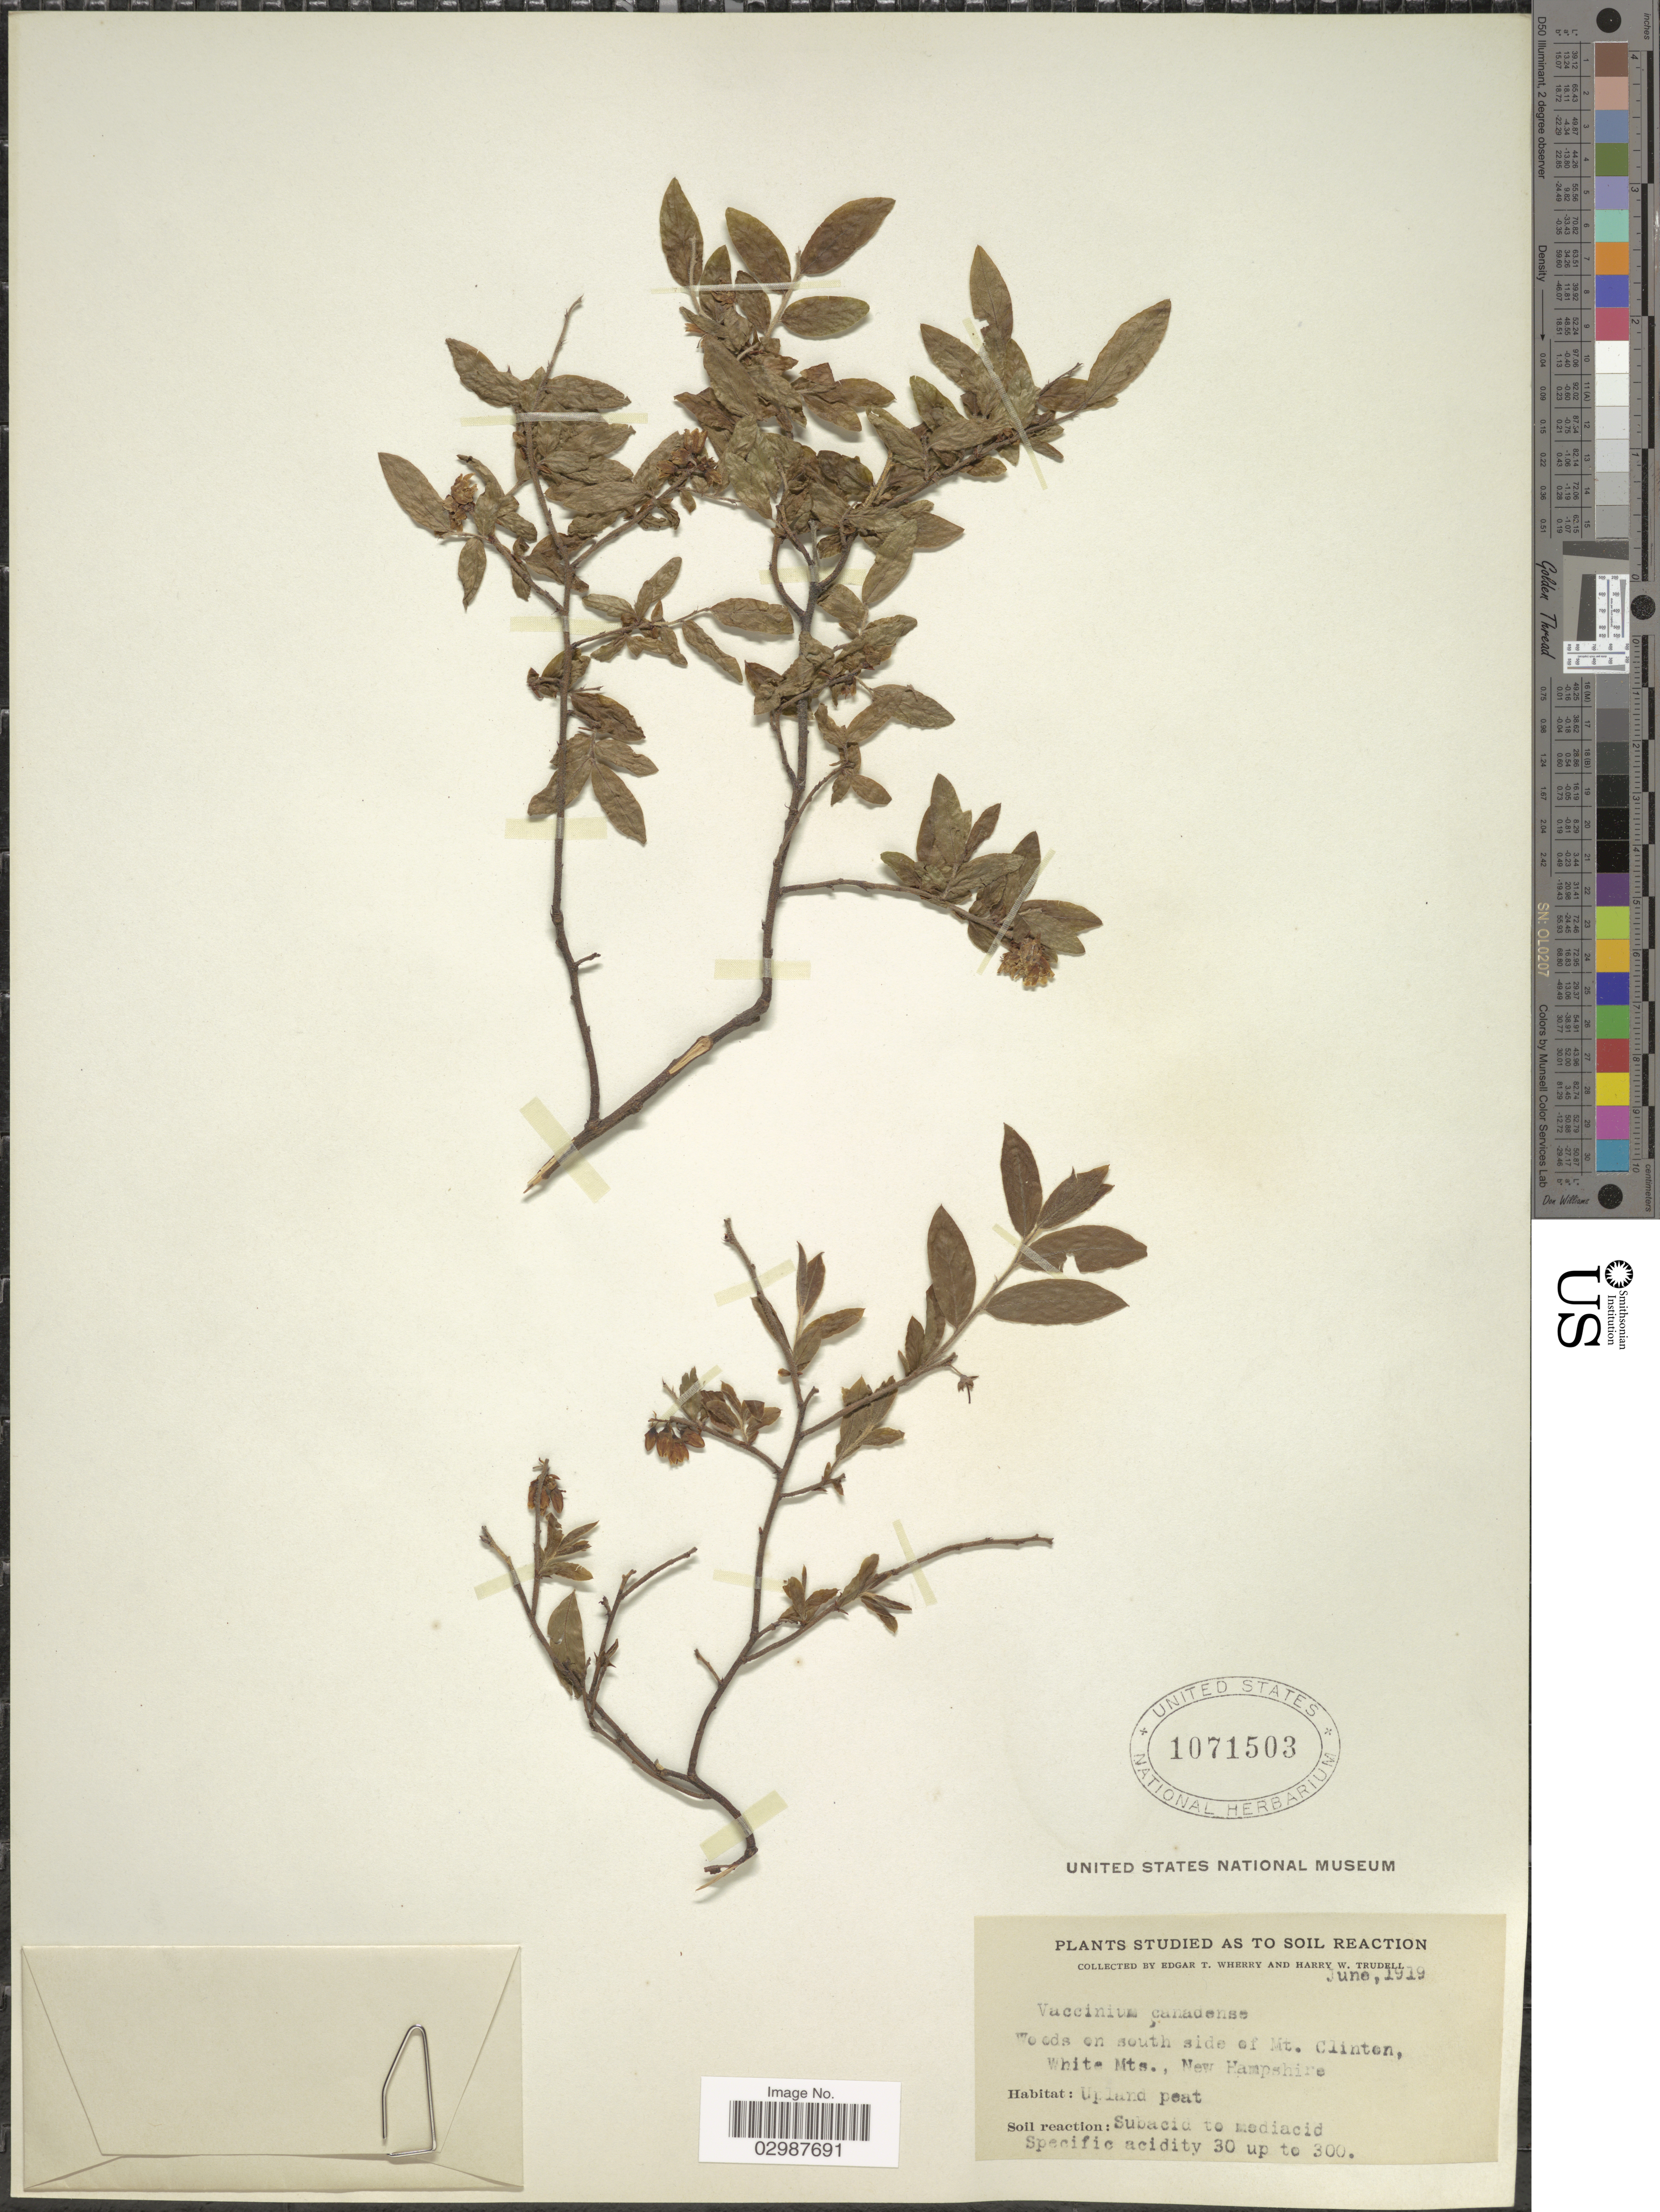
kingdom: Plantae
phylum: Tracheophyta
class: Magnoliopsida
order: Ericales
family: Ericaceae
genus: Vaccinium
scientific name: Vaccinium canadense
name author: Kalm ex Richardson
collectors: E. T. Wherry & H. Trudell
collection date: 1919-06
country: United States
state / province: New Hampshire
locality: Woods on south side of Mt. Clinton, White Mts.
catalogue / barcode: US 1071503